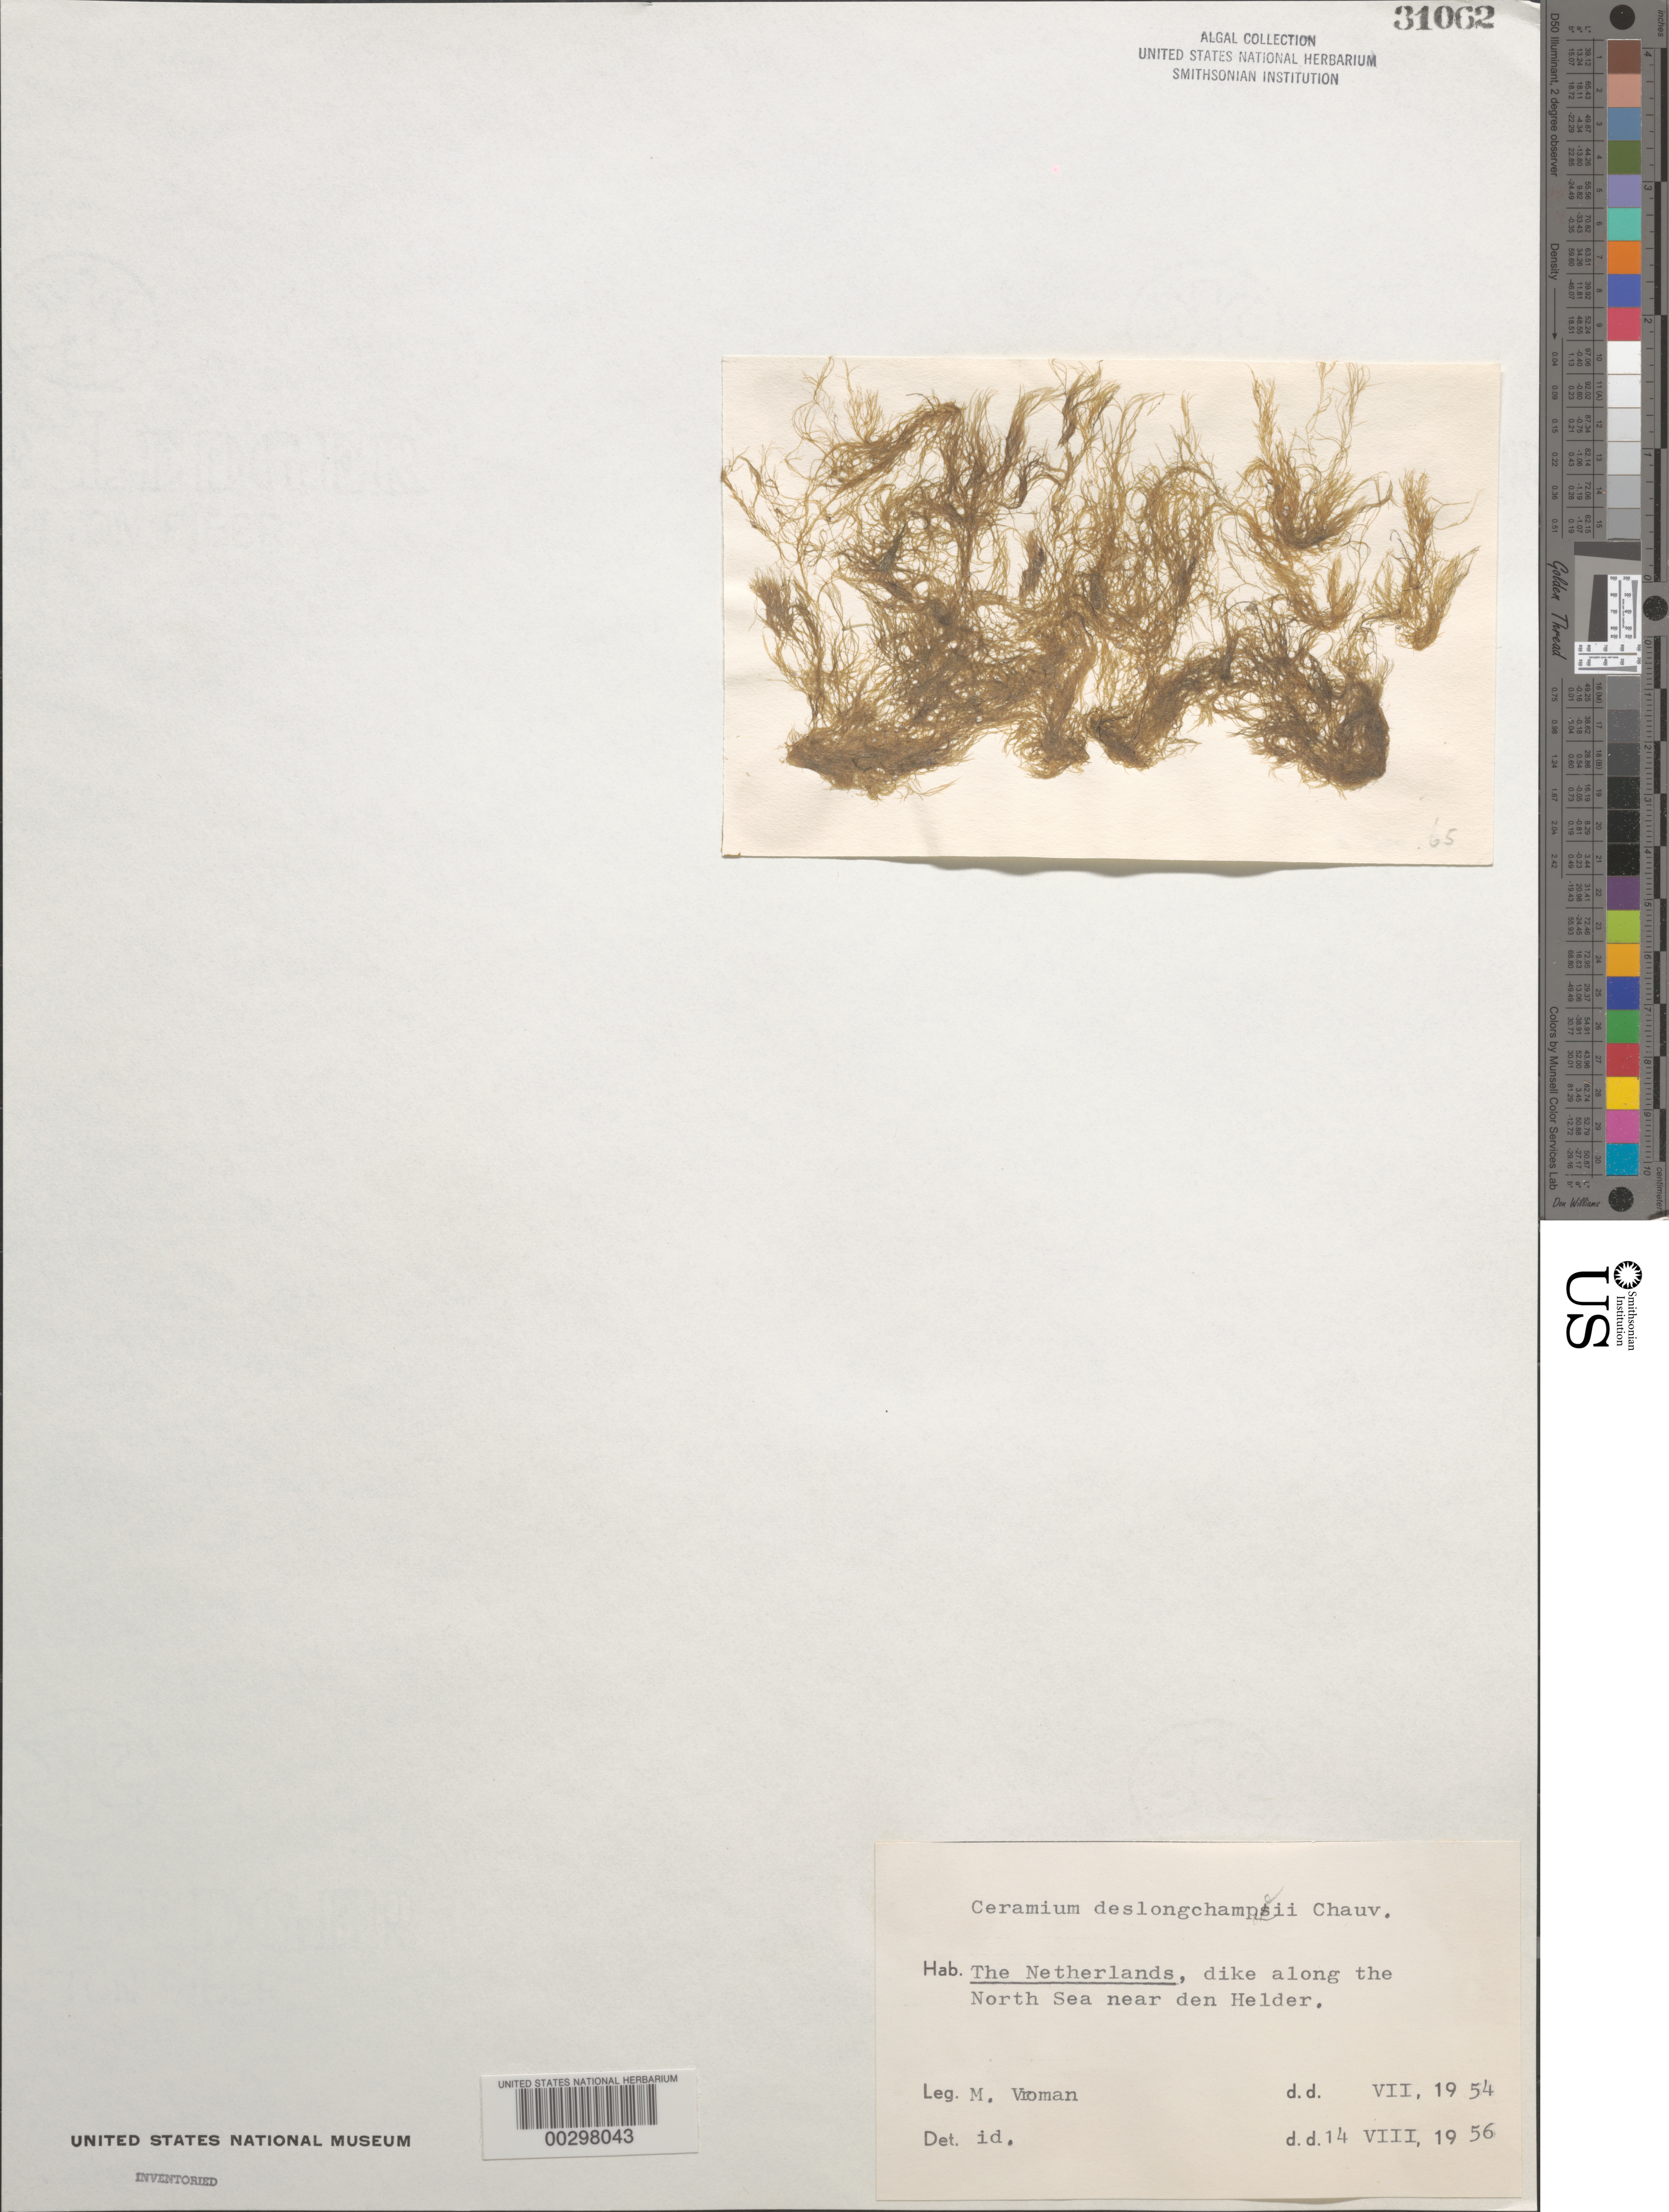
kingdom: Plantae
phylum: Rhodophyta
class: Florideophyceae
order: Ceramiales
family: Ceramiaceae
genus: Ceramium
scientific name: Ceramium deslongchampsii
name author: Chauvin ex Duby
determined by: Vroman, M.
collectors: M. Vroman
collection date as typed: Jul 1954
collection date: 1954-07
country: Netherlands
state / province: Noord Holland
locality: North Sea near Den Helder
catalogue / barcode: US 31062